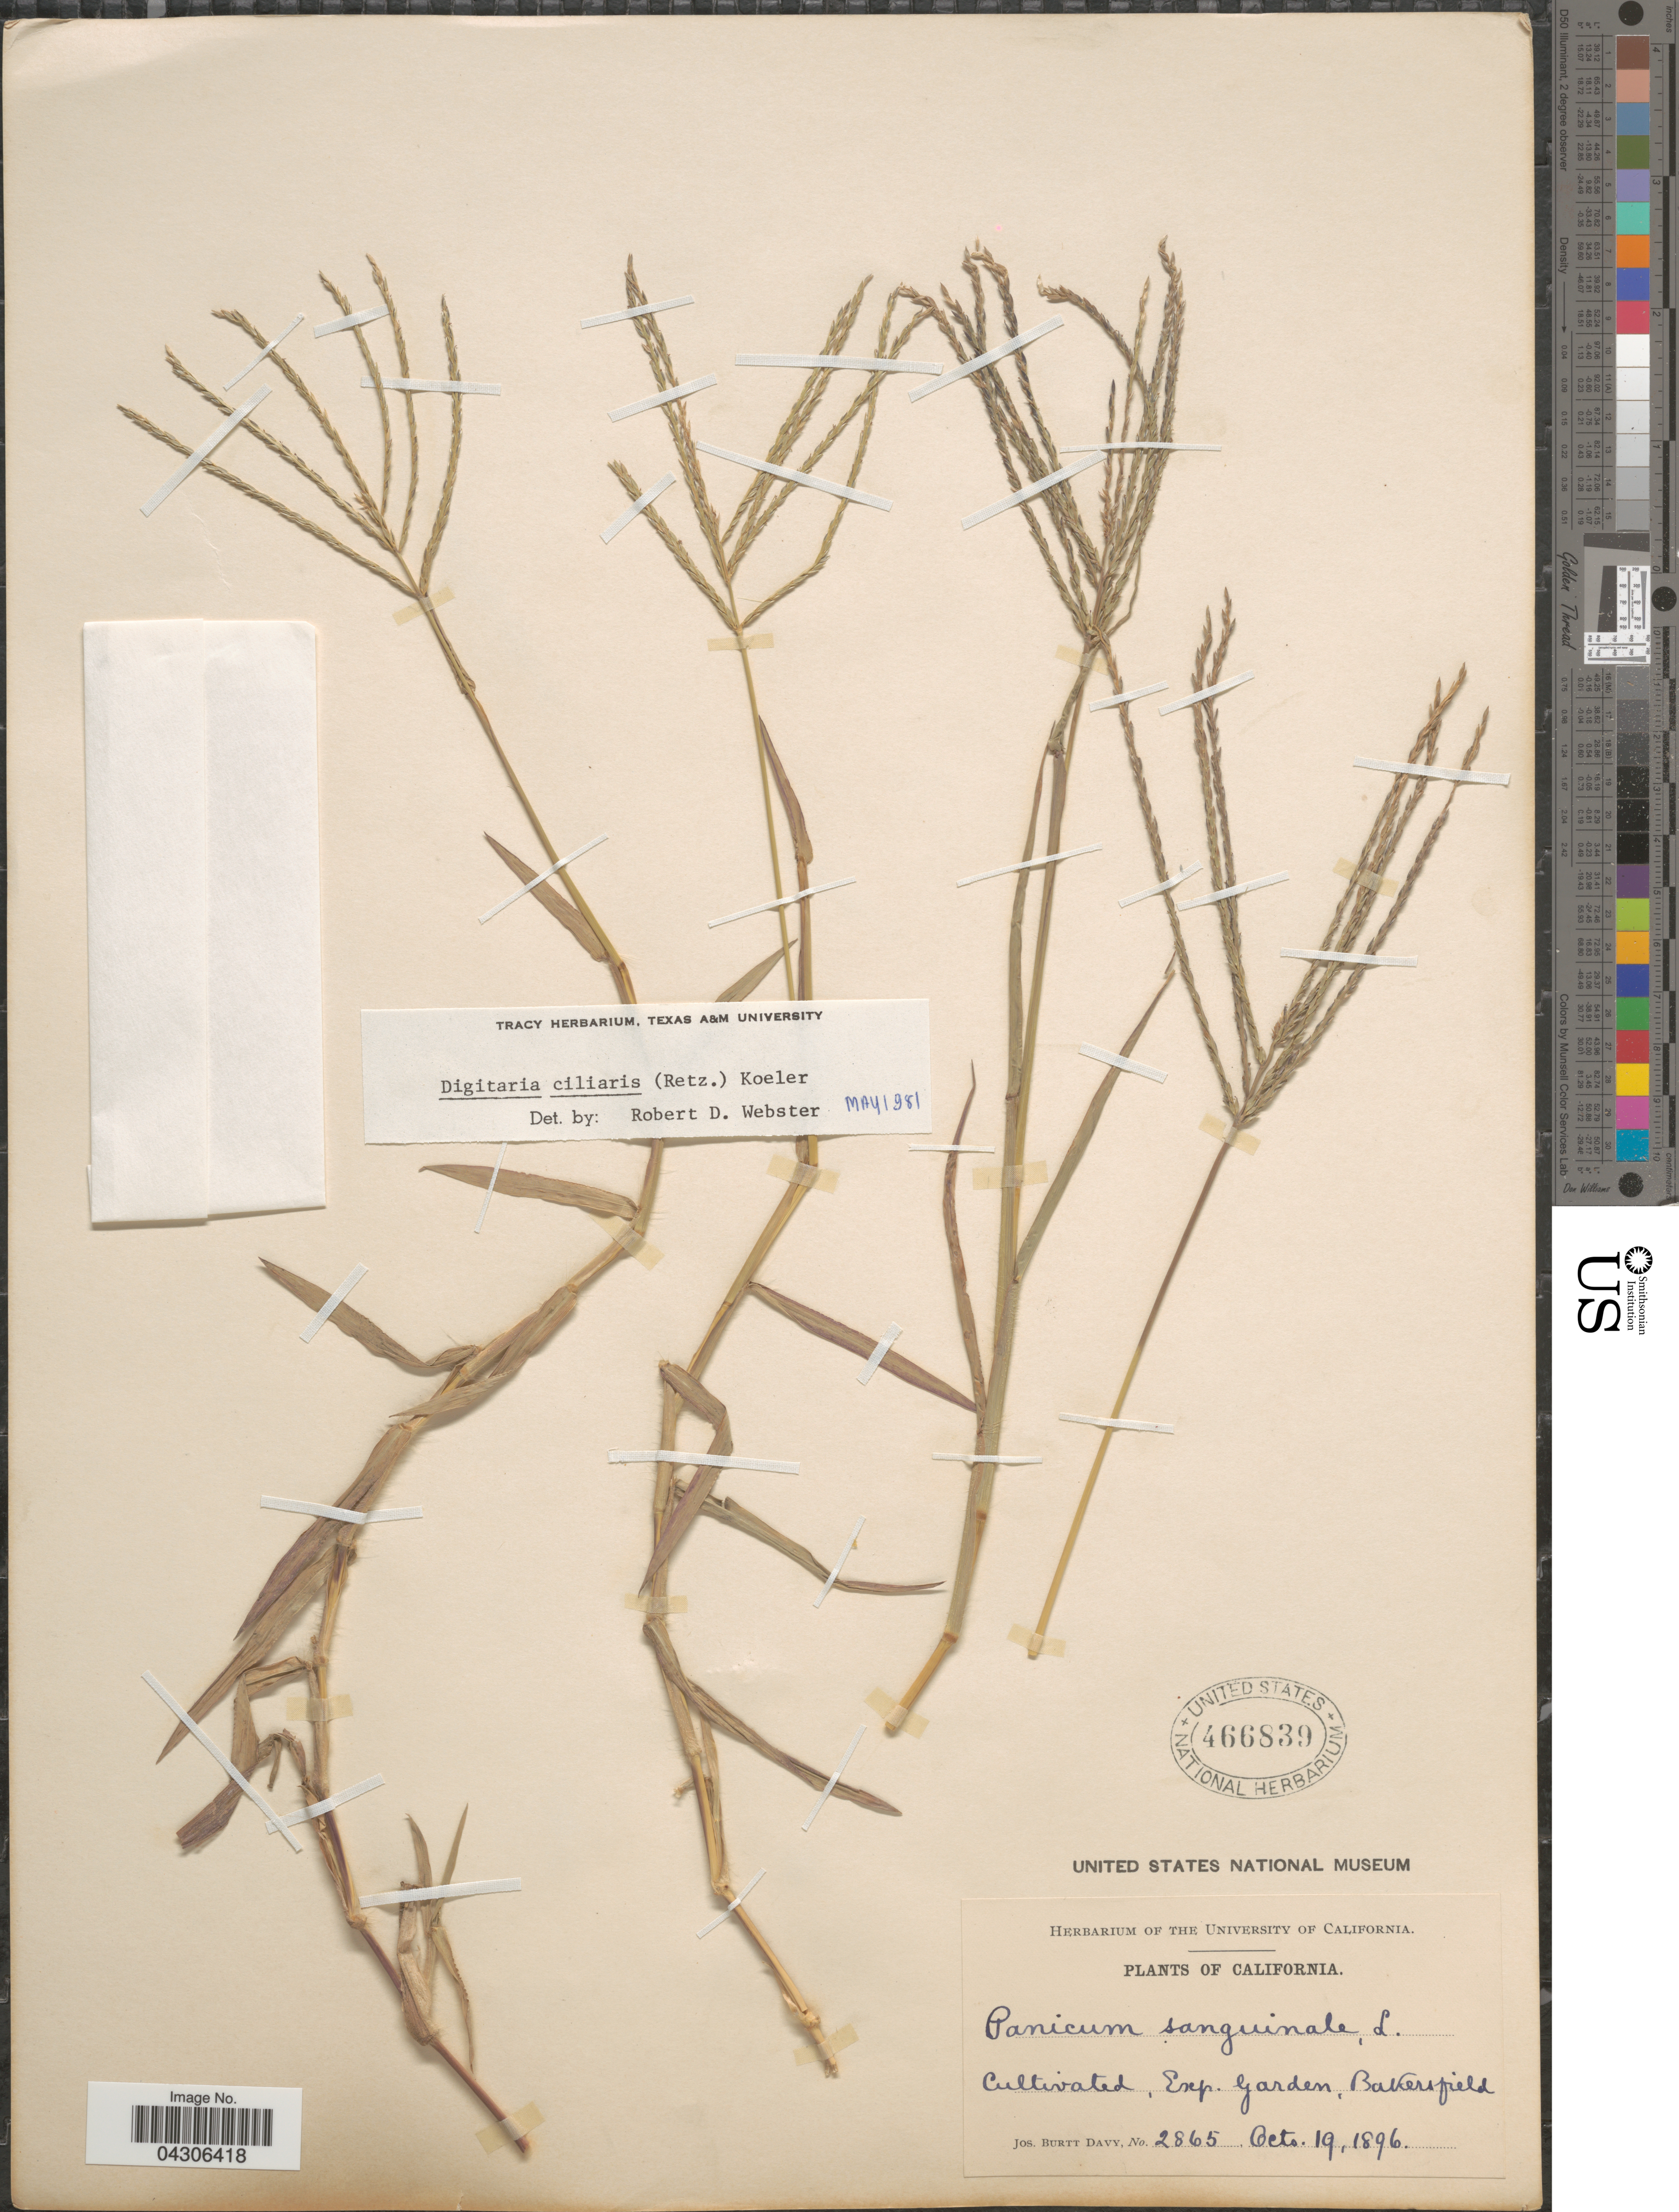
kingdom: Plantae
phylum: Tracheophyta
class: Liliopsida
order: Poales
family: Poaceae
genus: Digitaria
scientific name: Digitaria ciliaris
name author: (Retz.) Koeler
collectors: J. Burtt Davy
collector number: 2865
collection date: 1896-10-19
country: United States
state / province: California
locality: Cultivated, Exp. Garden, Bakersfield.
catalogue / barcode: US 466839